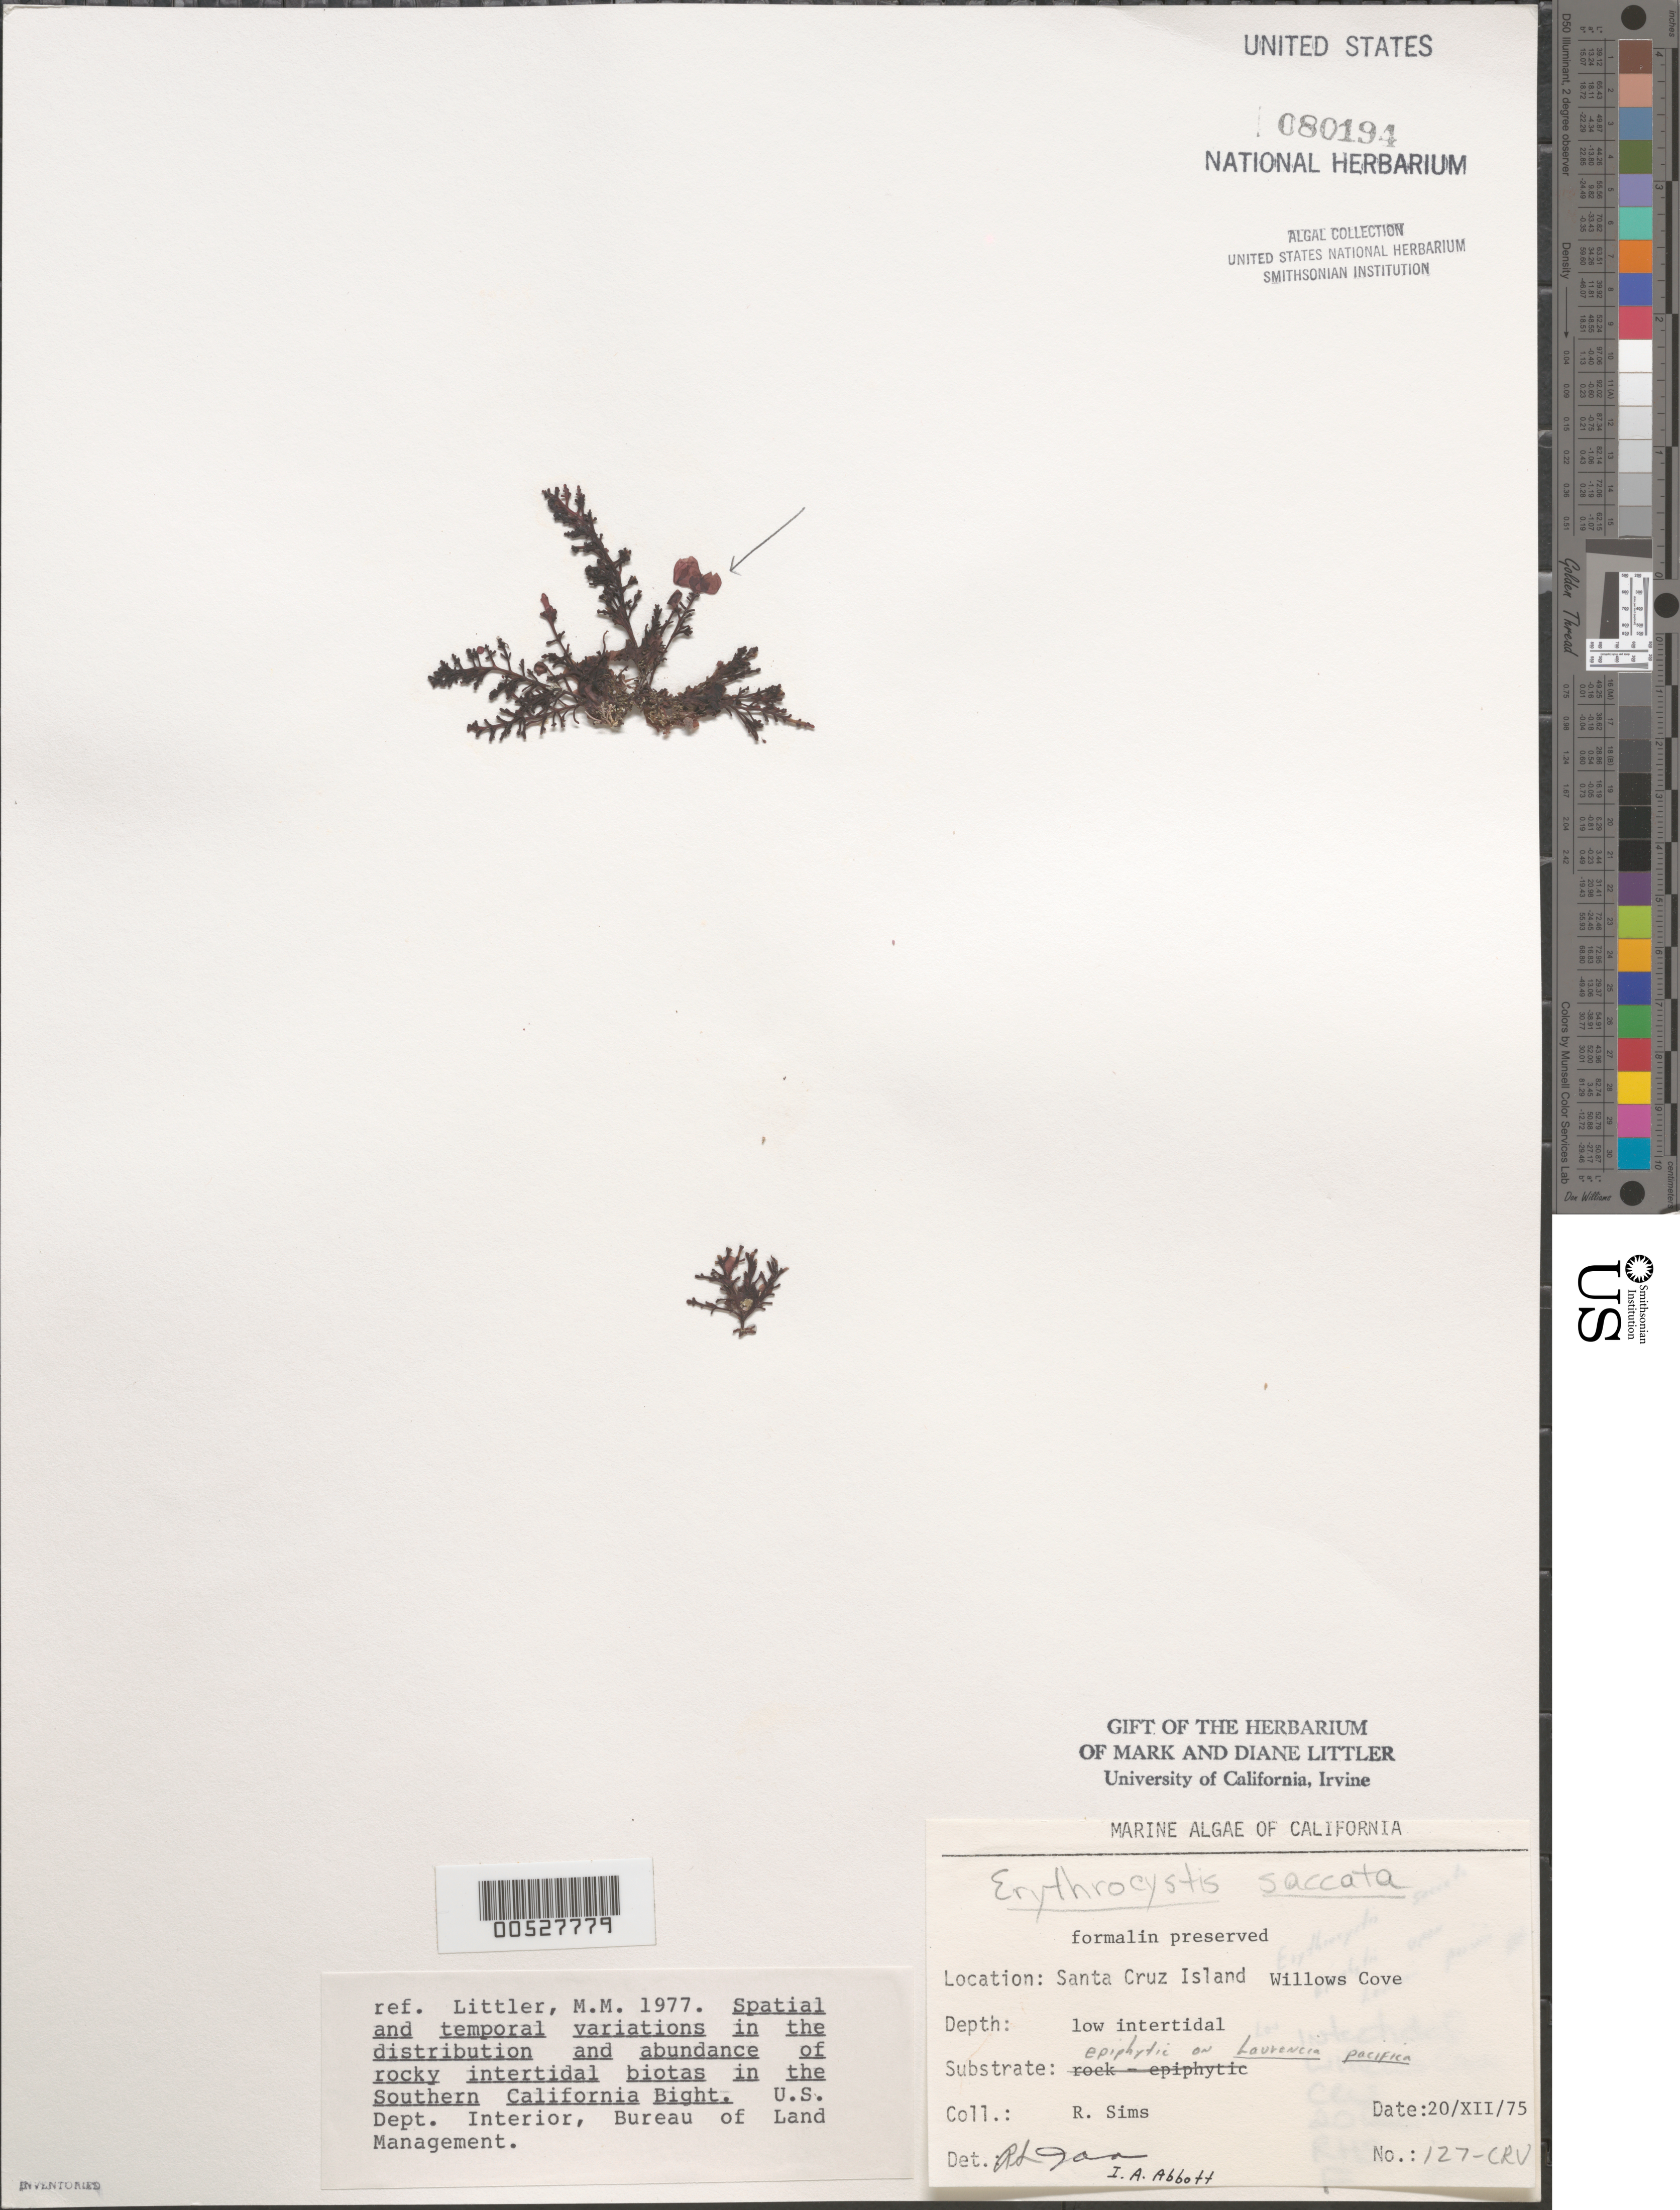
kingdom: Plantae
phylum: Rhodophyta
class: Florideophyceae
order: Ceramiales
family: Rhodomelaceae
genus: Erythrocystis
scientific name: Erythrocystis saccata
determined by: Abbott, Isabella A.; Sims, Robert H.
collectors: R. H. Sims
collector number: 127-cru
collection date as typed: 20 Dec 1975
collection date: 1975-12-20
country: United States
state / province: California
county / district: Santa Barbara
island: Santa Cruz Island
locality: Willows Anchorage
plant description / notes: BLM-SOCALBIGHT Rocky Intertidal Survey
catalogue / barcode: US 80194